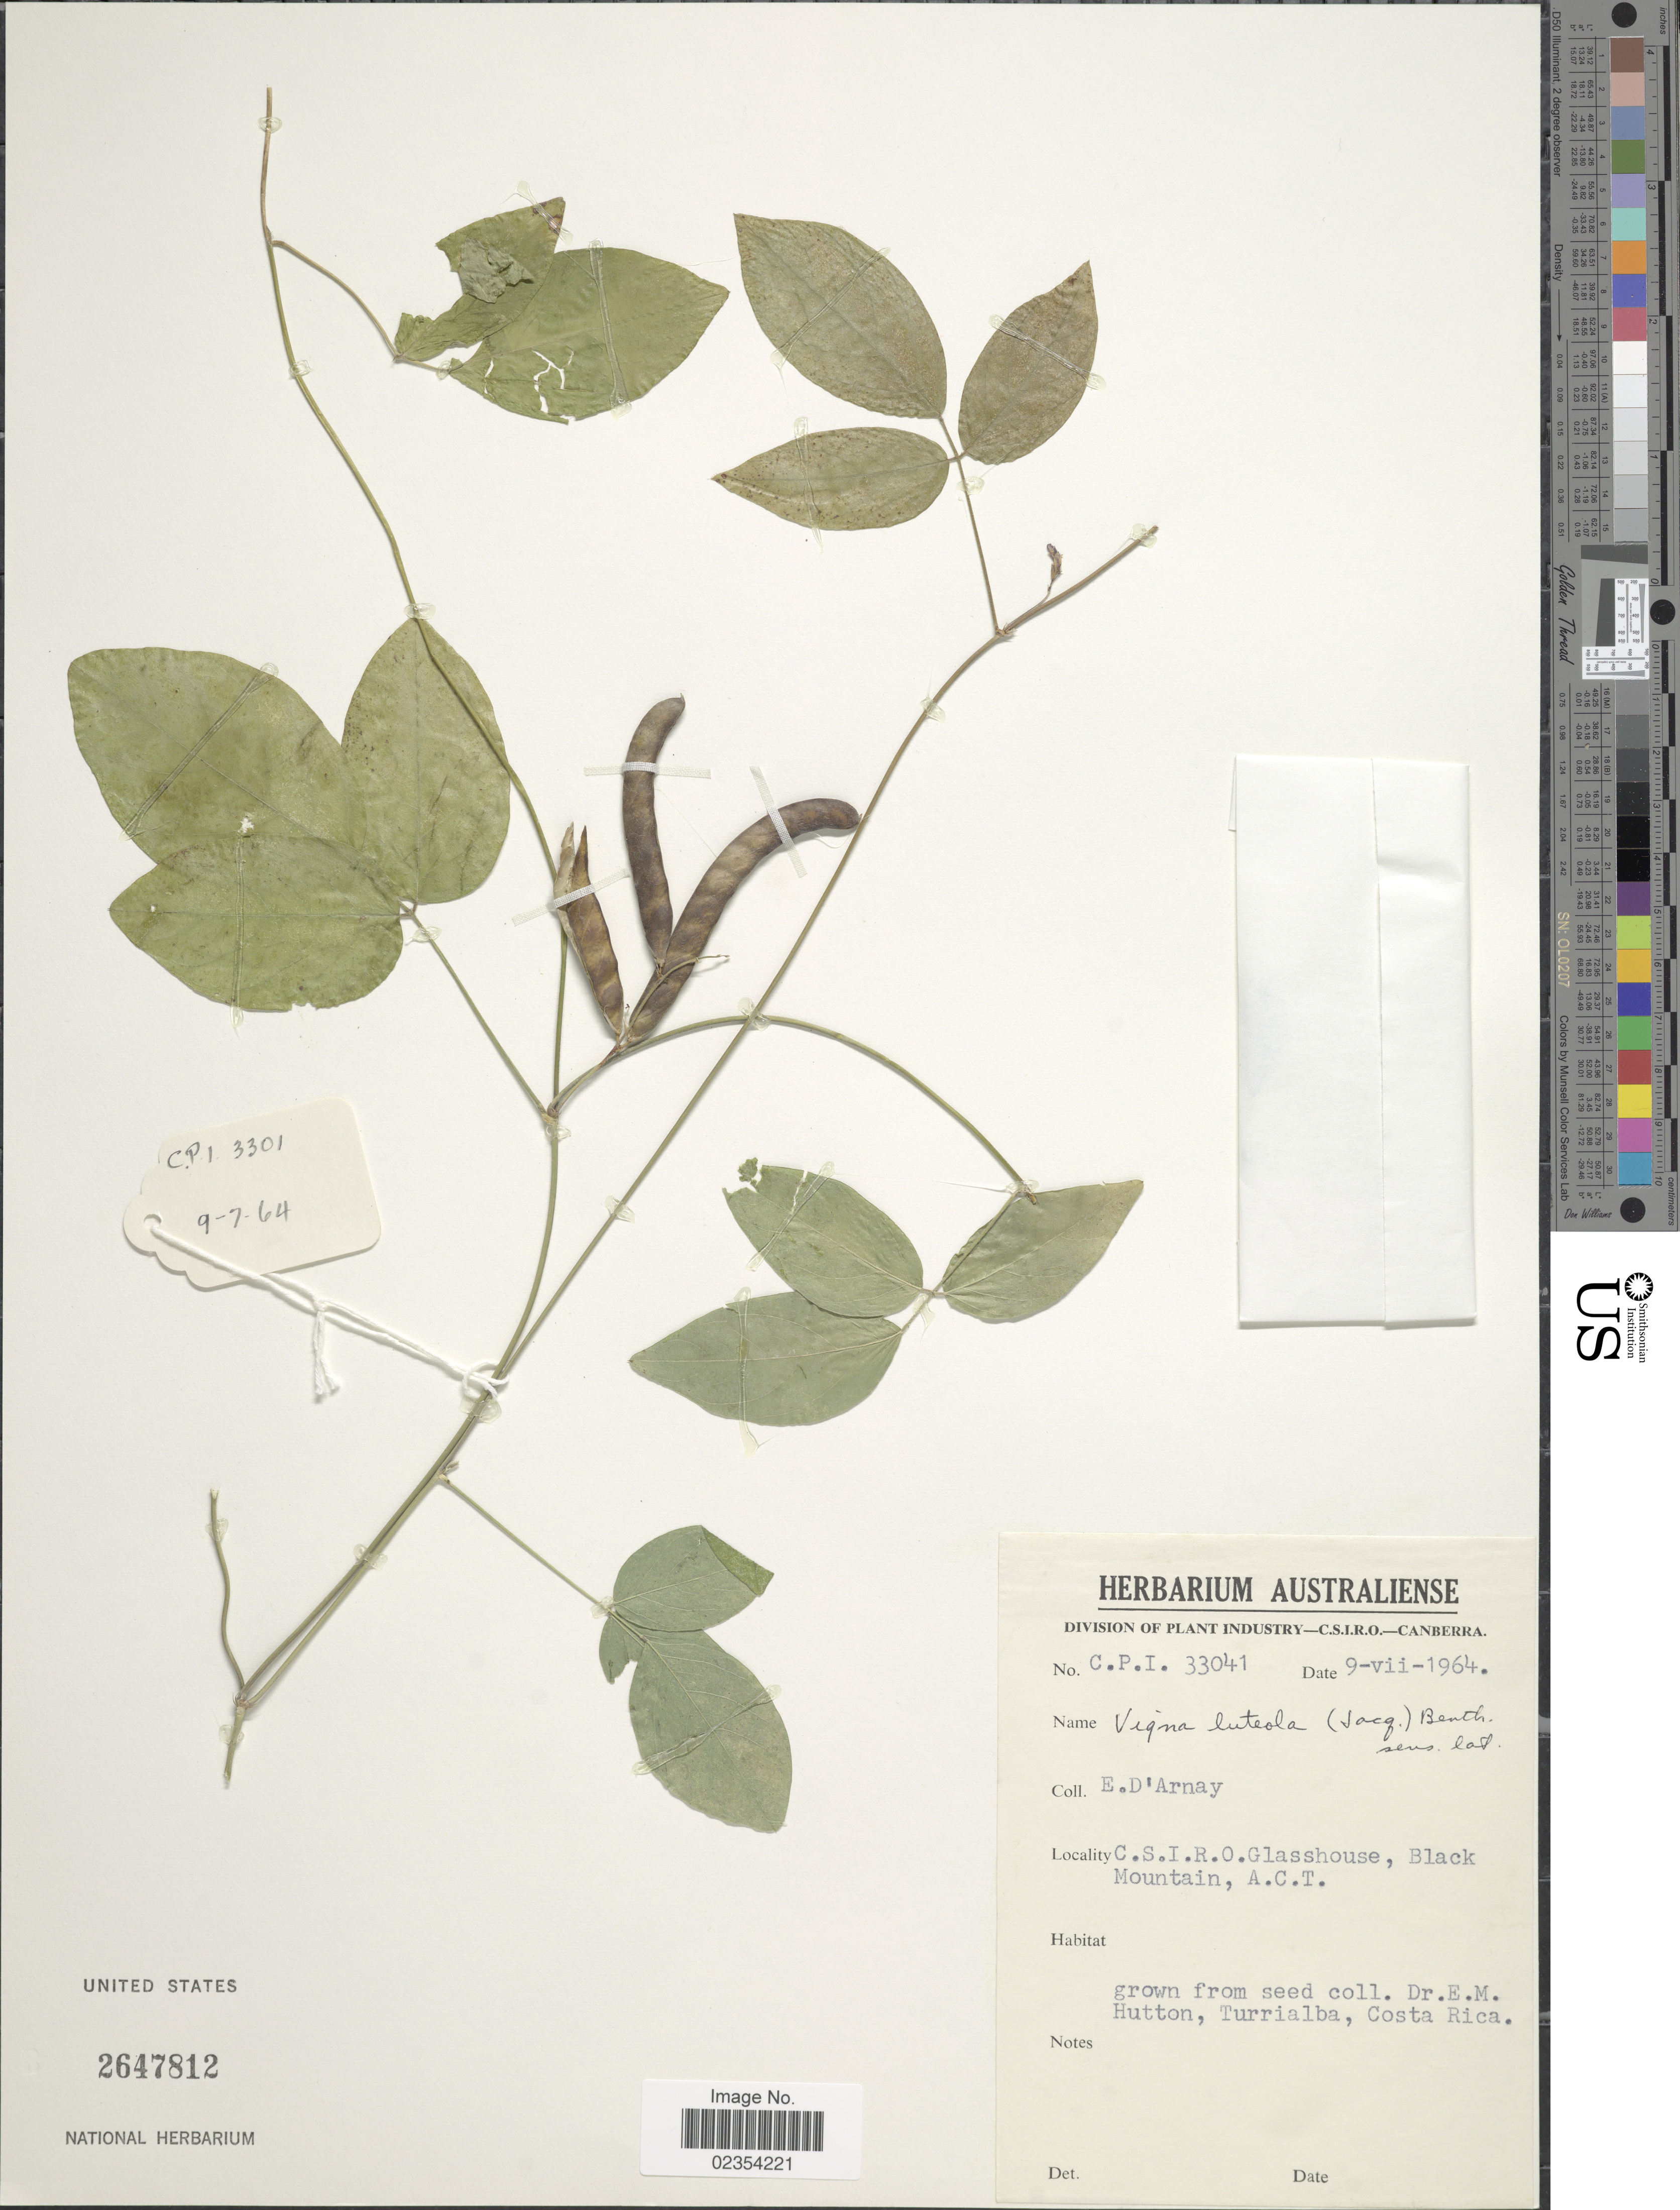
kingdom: Plantae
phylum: Tracheophyta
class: Magnoliopsida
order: Fabales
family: Fabaceae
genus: Vigna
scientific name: Vigna luteola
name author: (Jacq.) Benth.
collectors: E. D'Arnay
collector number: C.P.I. 33041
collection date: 1964-07-09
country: Australia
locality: C.S.I.R.O. Glasshouse, Black Mountain, Canberra, A.C.T.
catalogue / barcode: US 2647812